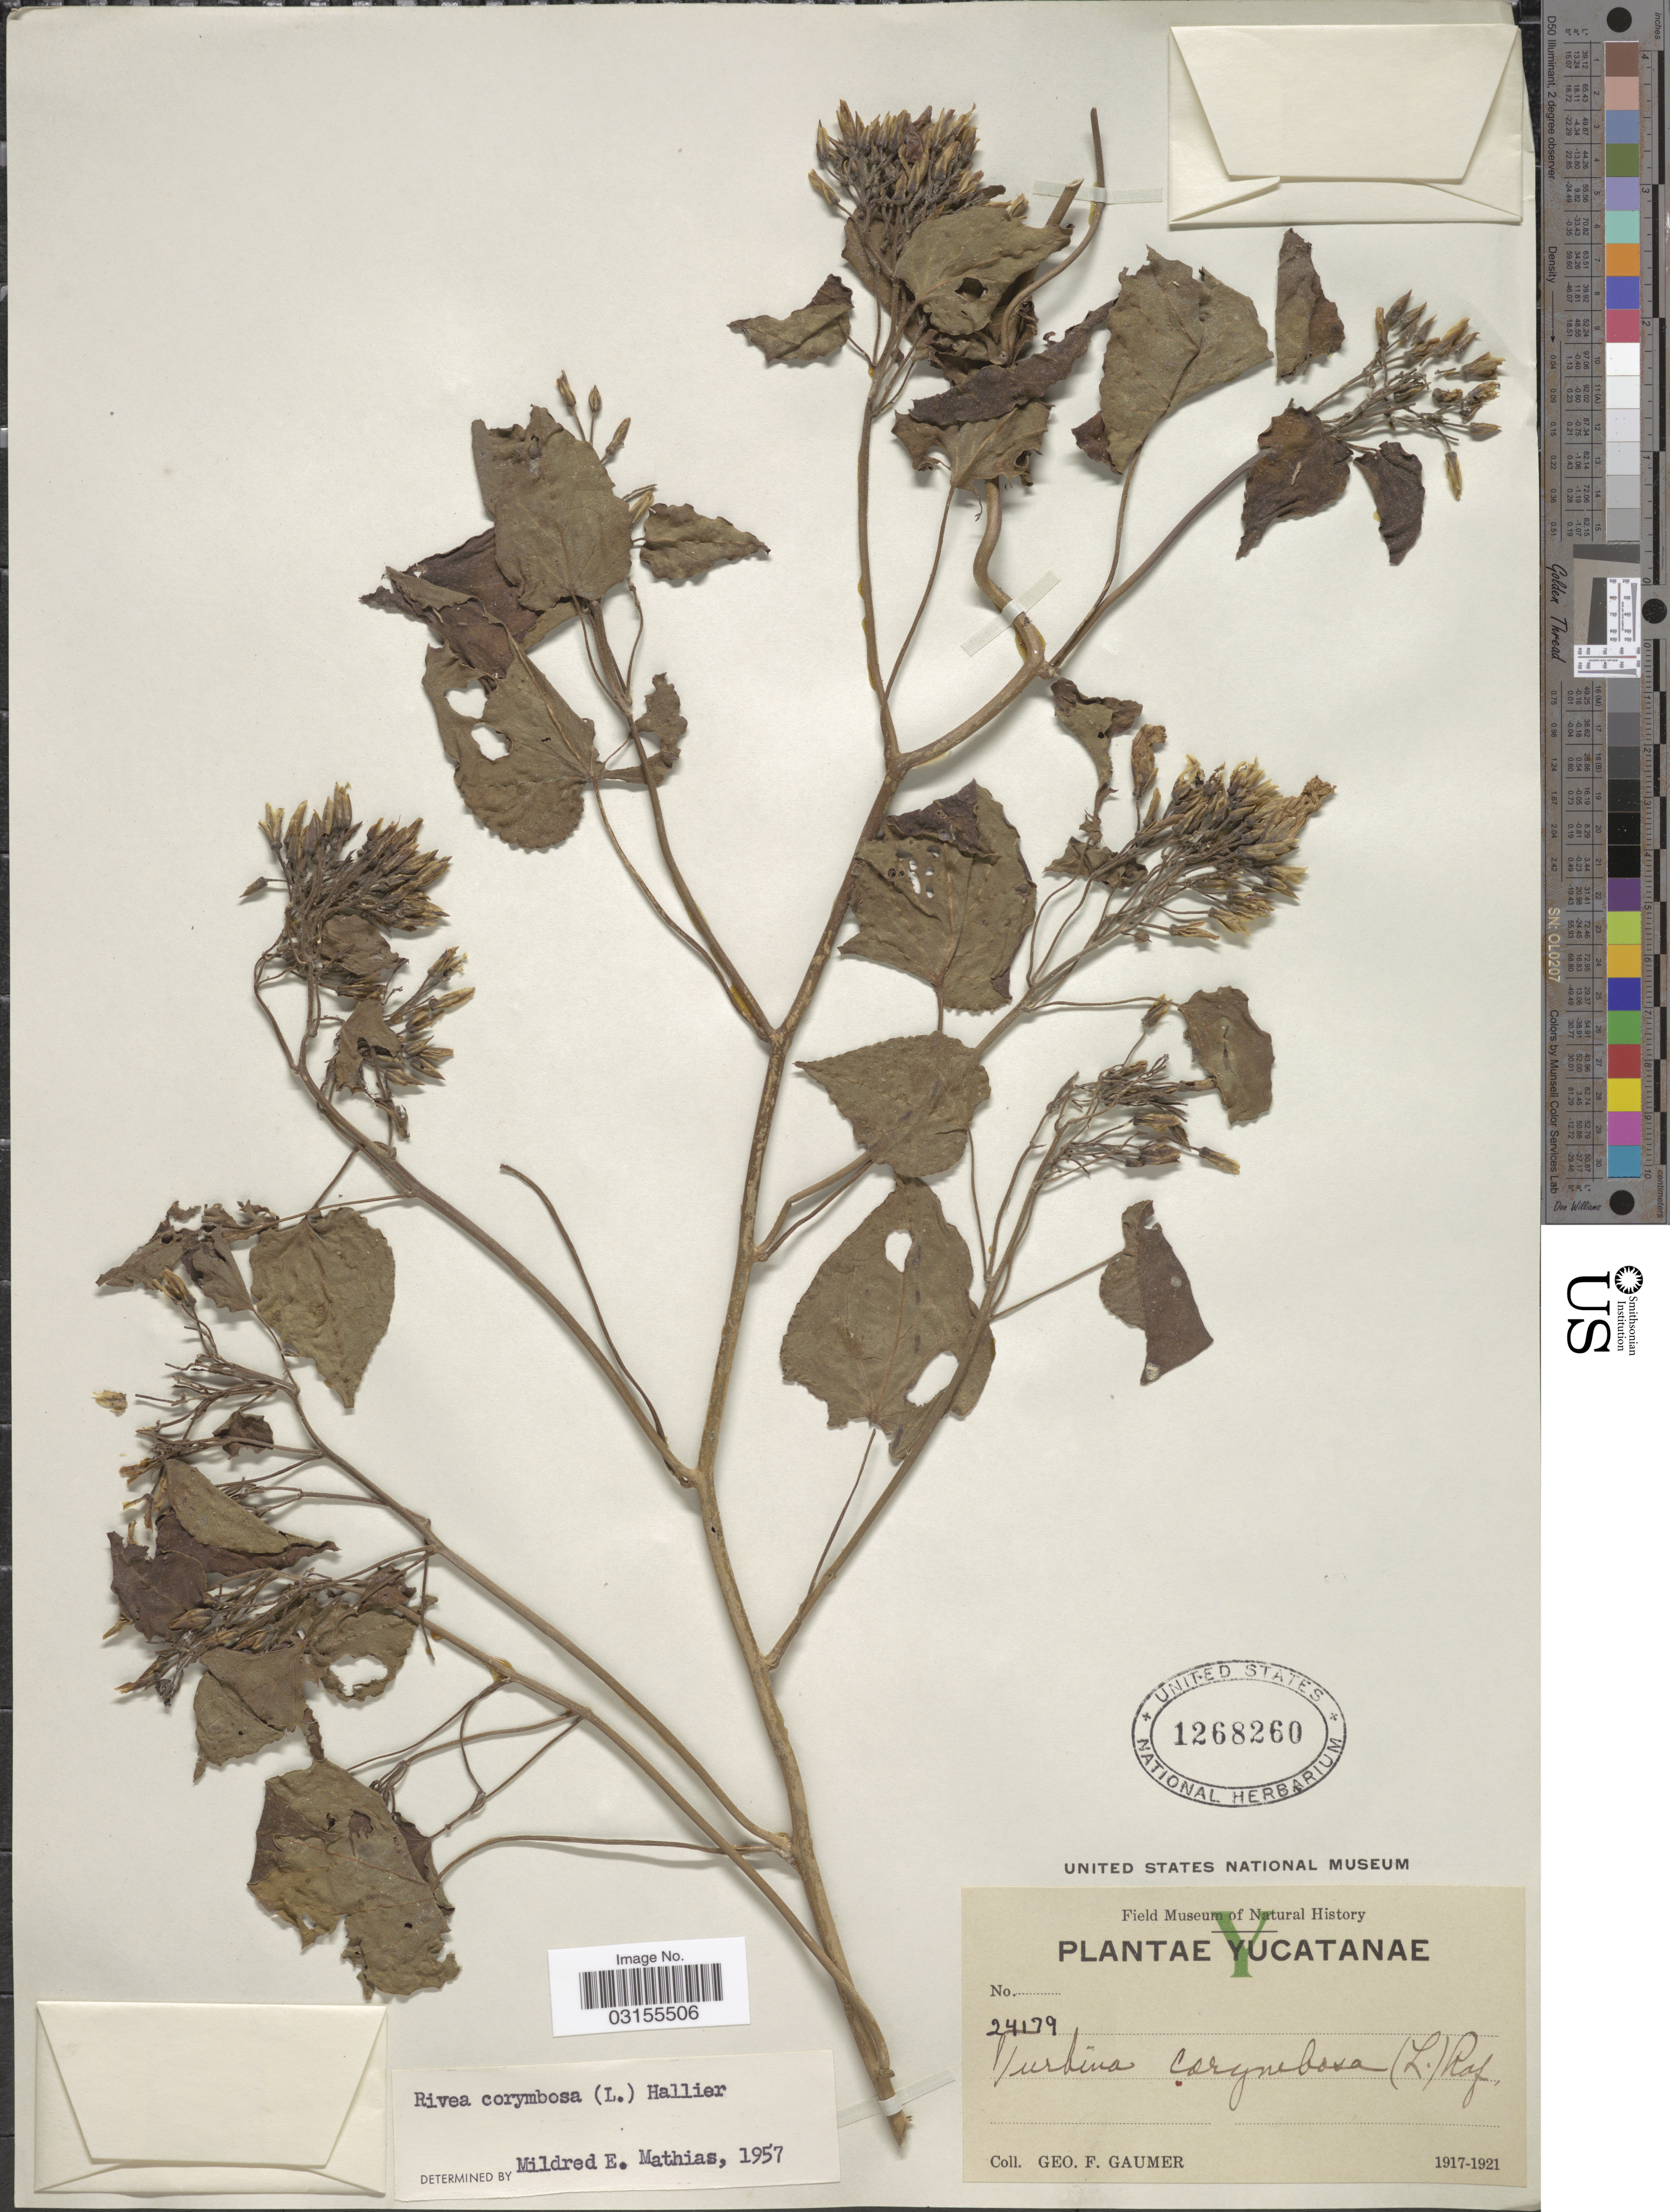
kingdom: Plantae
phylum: Tracheophyta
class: Magnoliopsida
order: Solanales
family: Convolvulaceae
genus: Turbina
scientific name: Turbina corymbosa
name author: (L.) Raf.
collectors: G. F. Gaumer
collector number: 24179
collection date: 1917/1921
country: Mexico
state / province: Yucatán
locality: Yucatanae.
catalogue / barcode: US 1268260